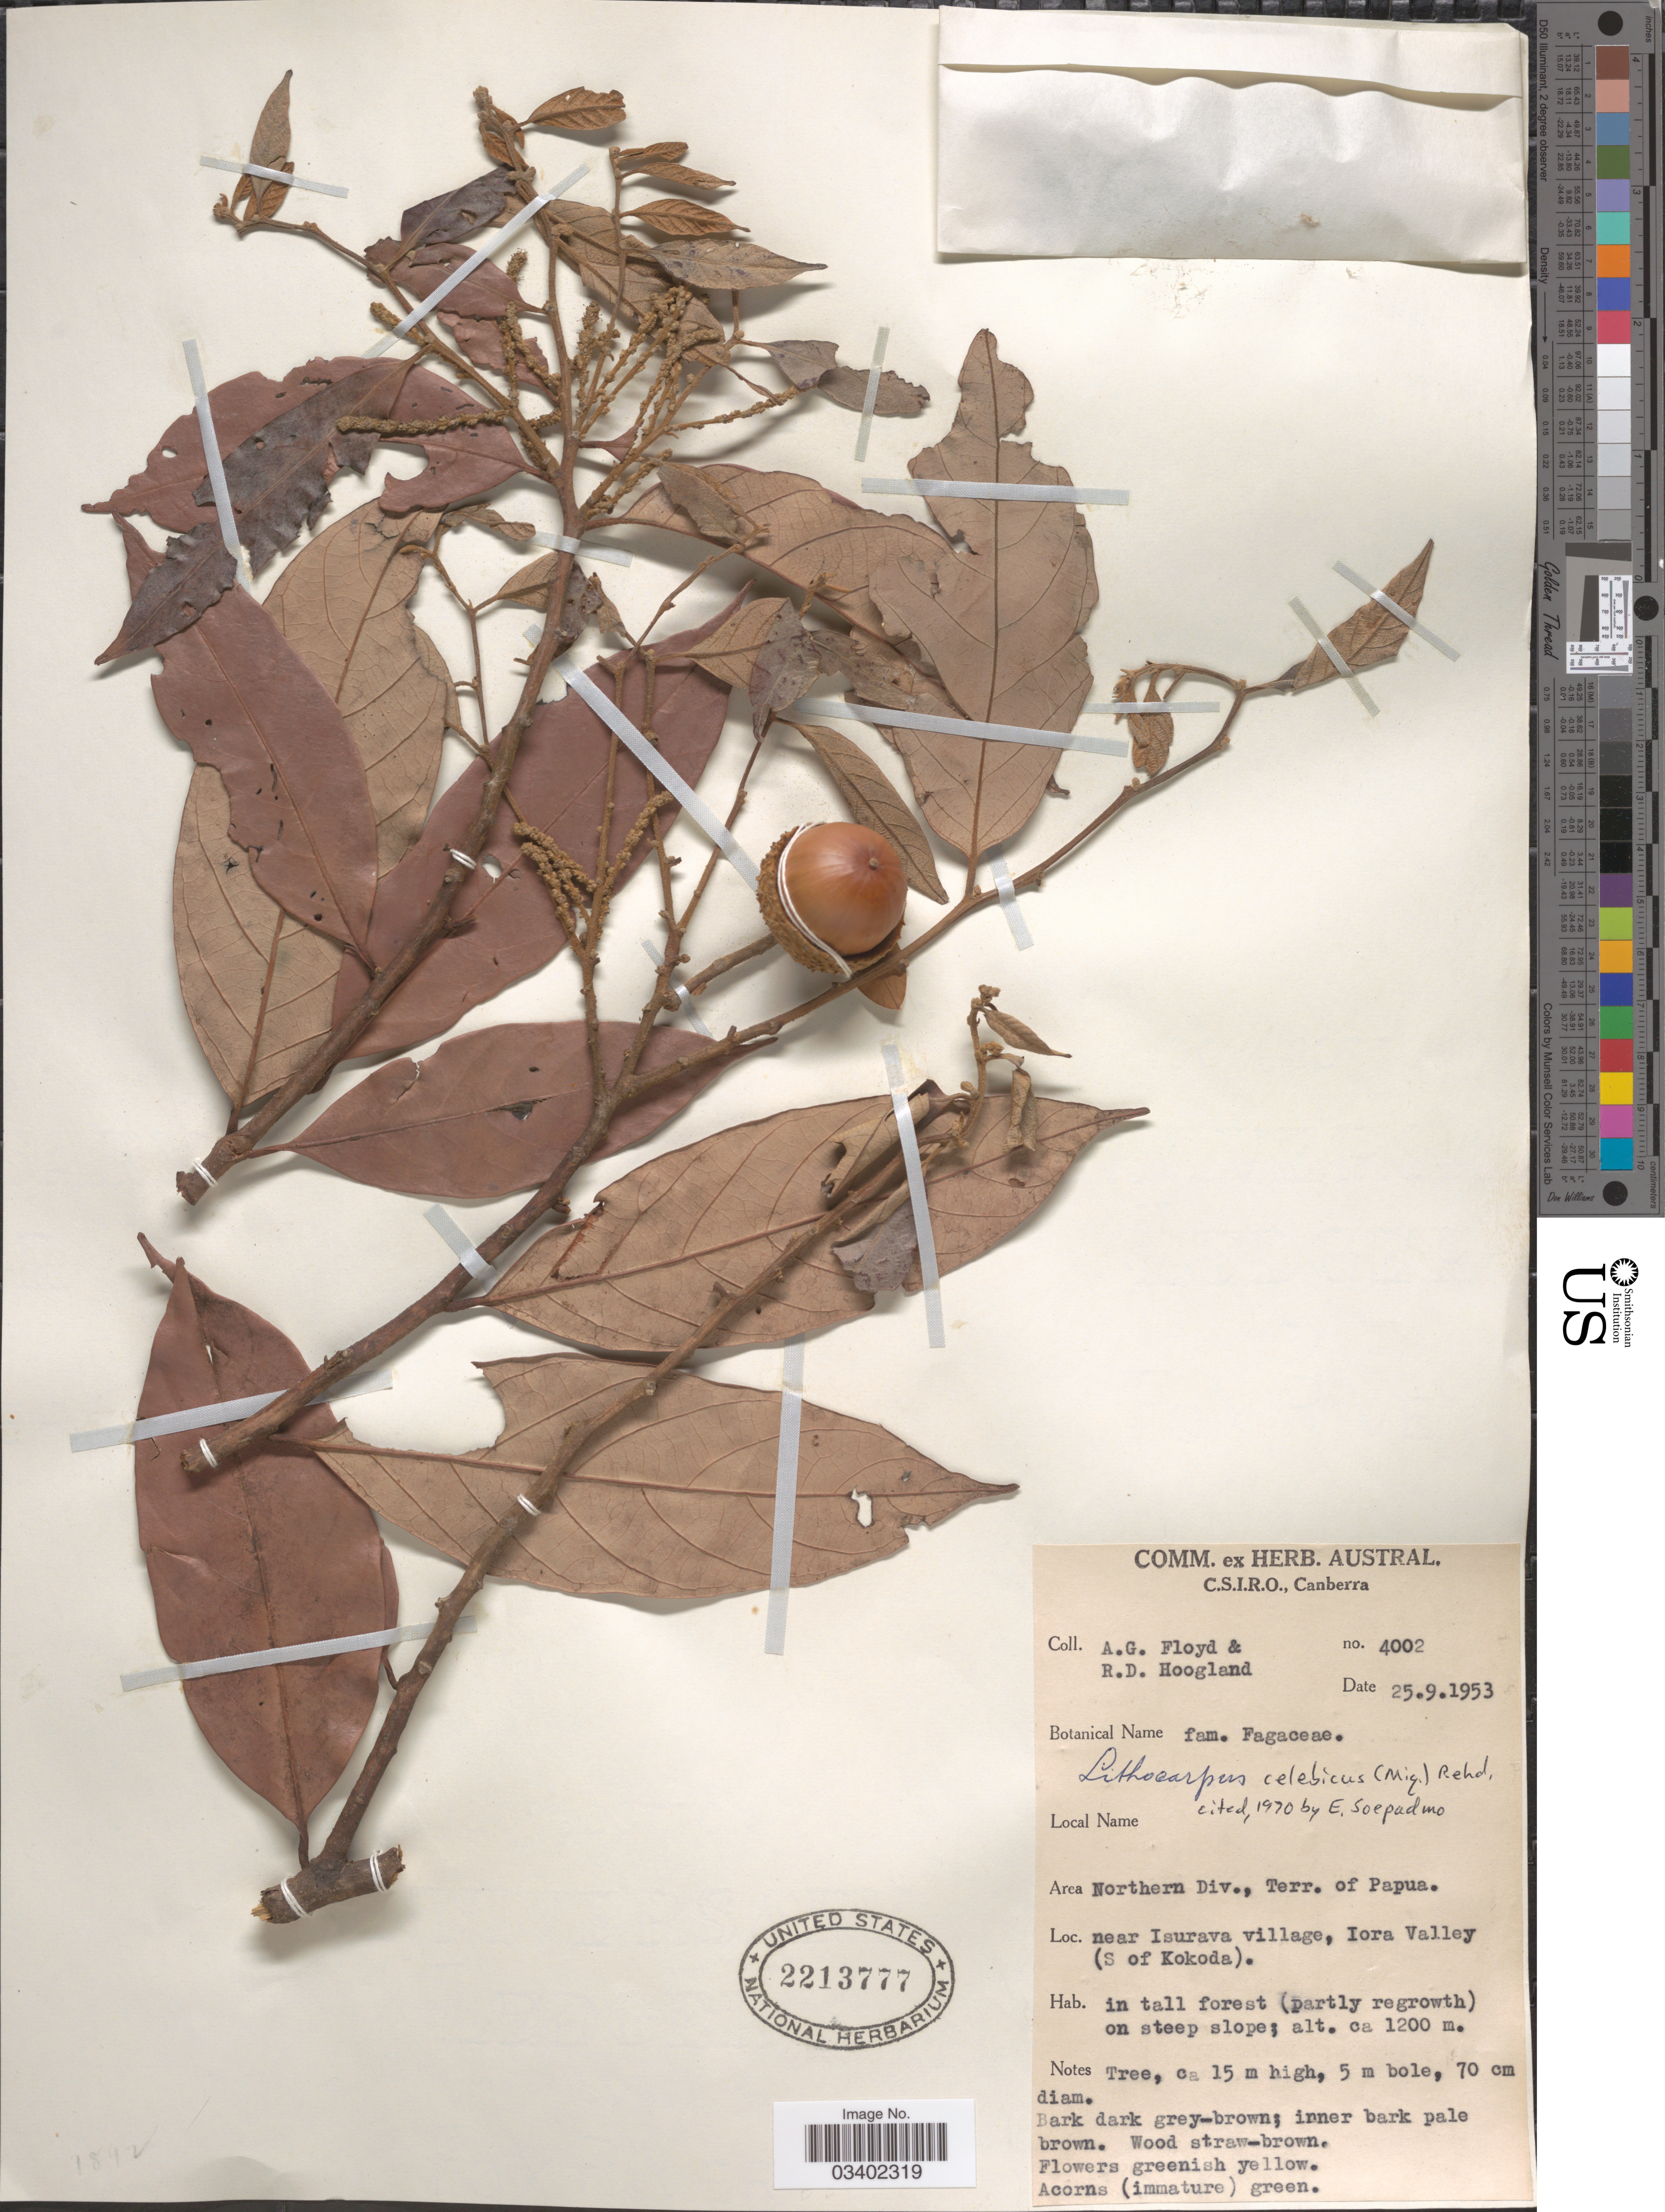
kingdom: Plantae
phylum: Tracheophyta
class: Magnoliopsida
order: Fagales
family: Fagaceae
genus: Lithocarpus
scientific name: Lithocarpus celebicus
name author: (Miq.) Rehder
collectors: A. G. Floyd & R. D. Hoogland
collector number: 4002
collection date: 1953-09-25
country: Papua New Guinea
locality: Area Northern Div. Terr. of Papua. Near Isurava village, Iora Valley (S of Kokoda).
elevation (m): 1200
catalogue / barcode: US 2213777